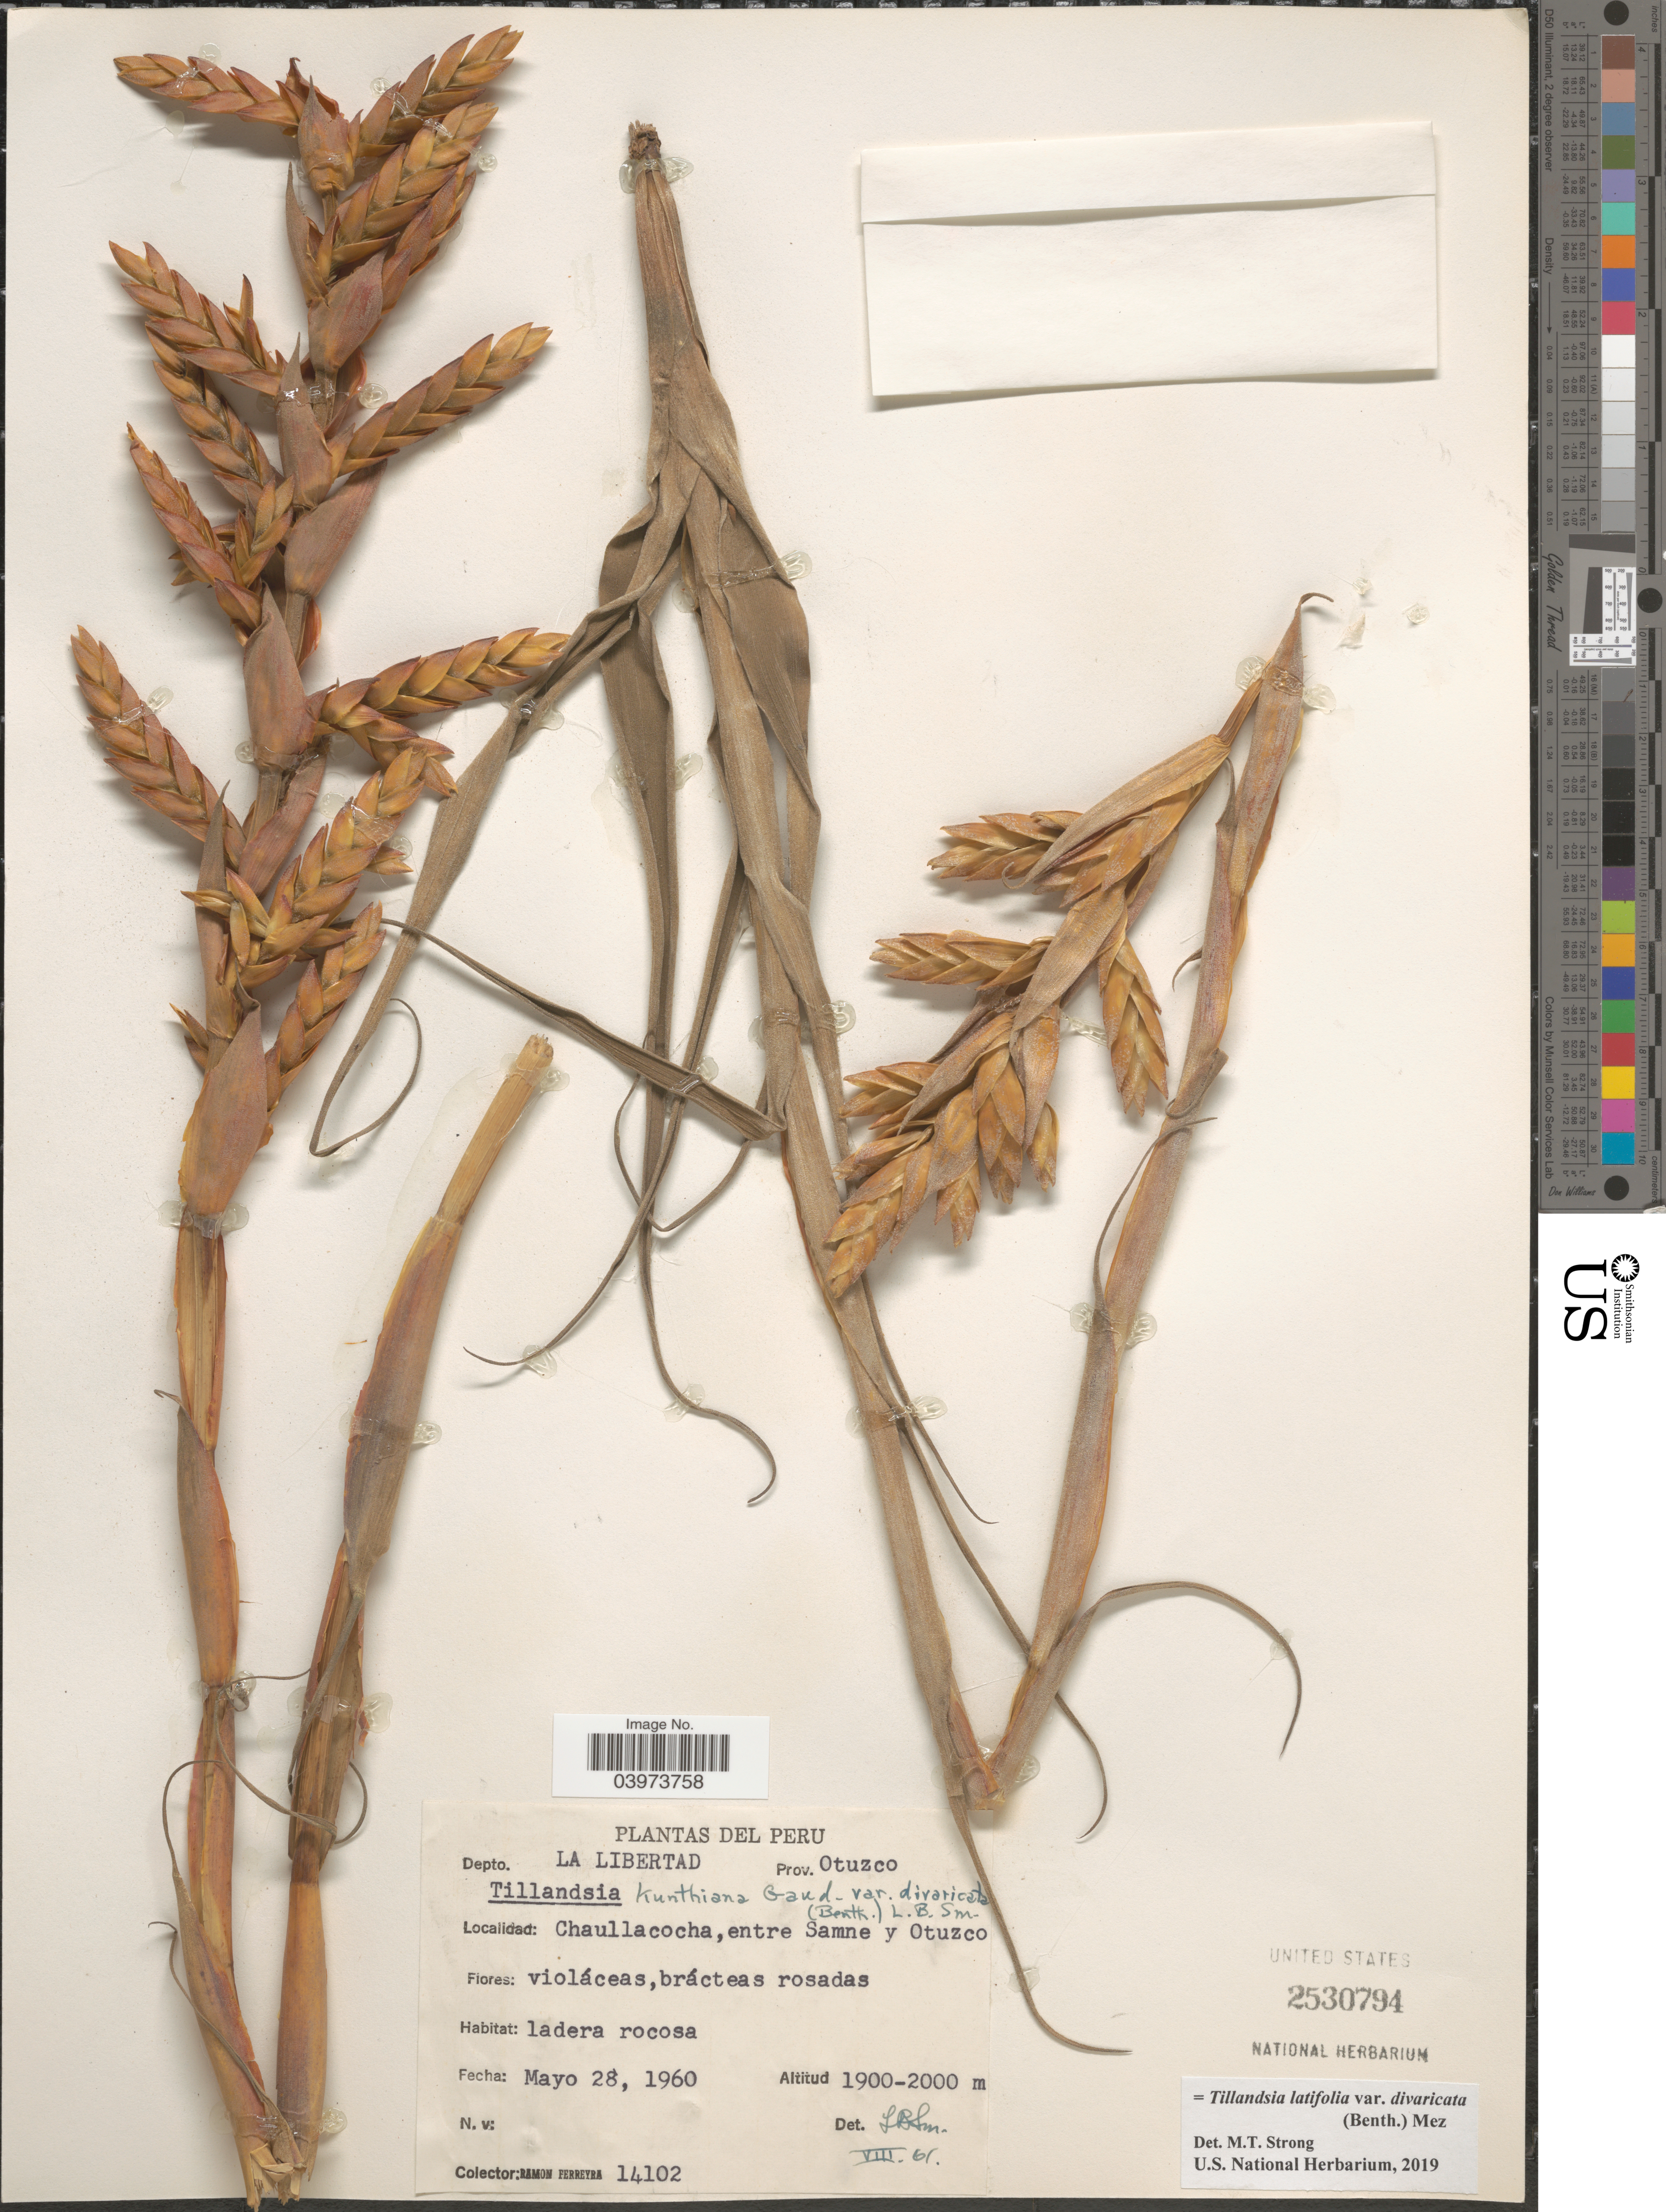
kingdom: Plantae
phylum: Tracheophyta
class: Liliopsida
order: Poales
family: Bromeliaceae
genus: Tillandsia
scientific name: Tillandsia latifolia var. divaricata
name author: (Benth.) Mez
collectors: R. A. Ferreyra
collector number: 14102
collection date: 1960-05-28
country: Peru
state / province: La Libertad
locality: Depto. La Libertad Prov. Otuzco. Chaullacocha, entre Samne y Otuzco.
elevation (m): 1900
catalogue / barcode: US 2530794